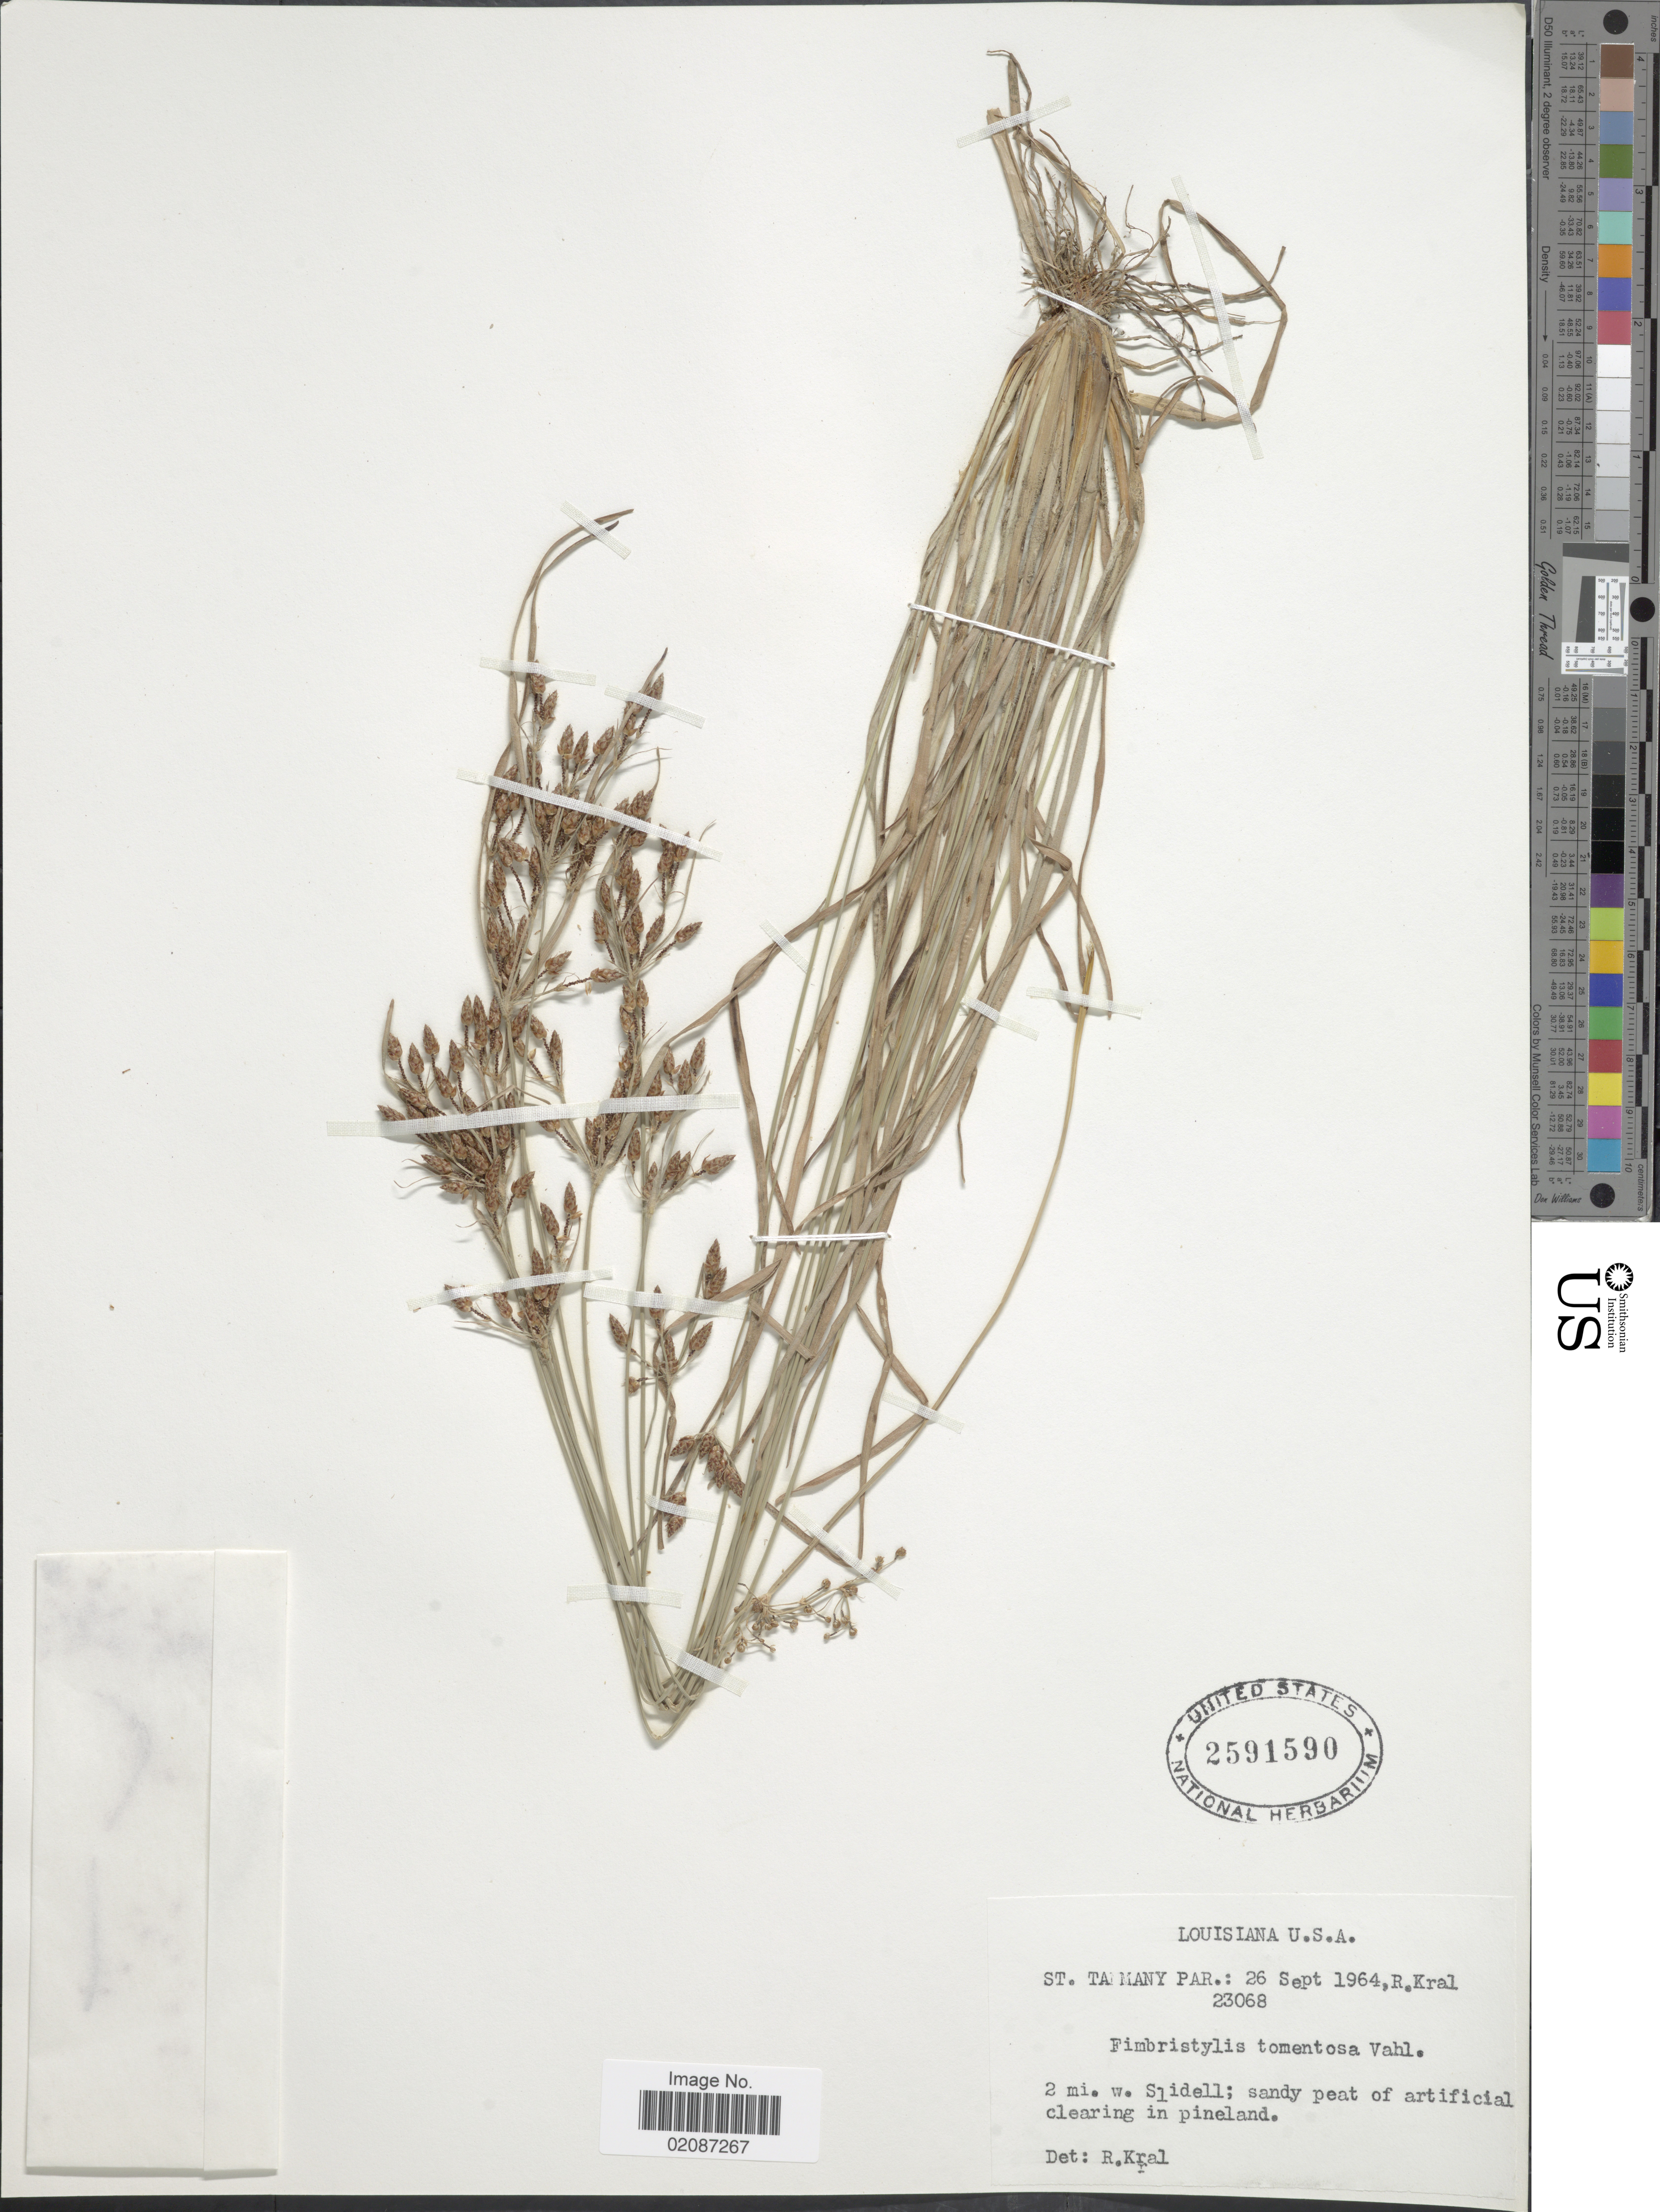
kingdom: Plantae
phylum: Tracheophyta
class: Liliopsida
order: Poales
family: Cyperaceae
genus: Fimbristylis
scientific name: Fimbristylis tomentosa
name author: Vahl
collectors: R. Kral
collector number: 23068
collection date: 1964-09-26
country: United States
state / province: Louisiana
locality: St. Tai Many Par.: 2 mi. w. Slidell; sandy peat of artificial clearing in pineland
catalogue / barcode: US 2591590